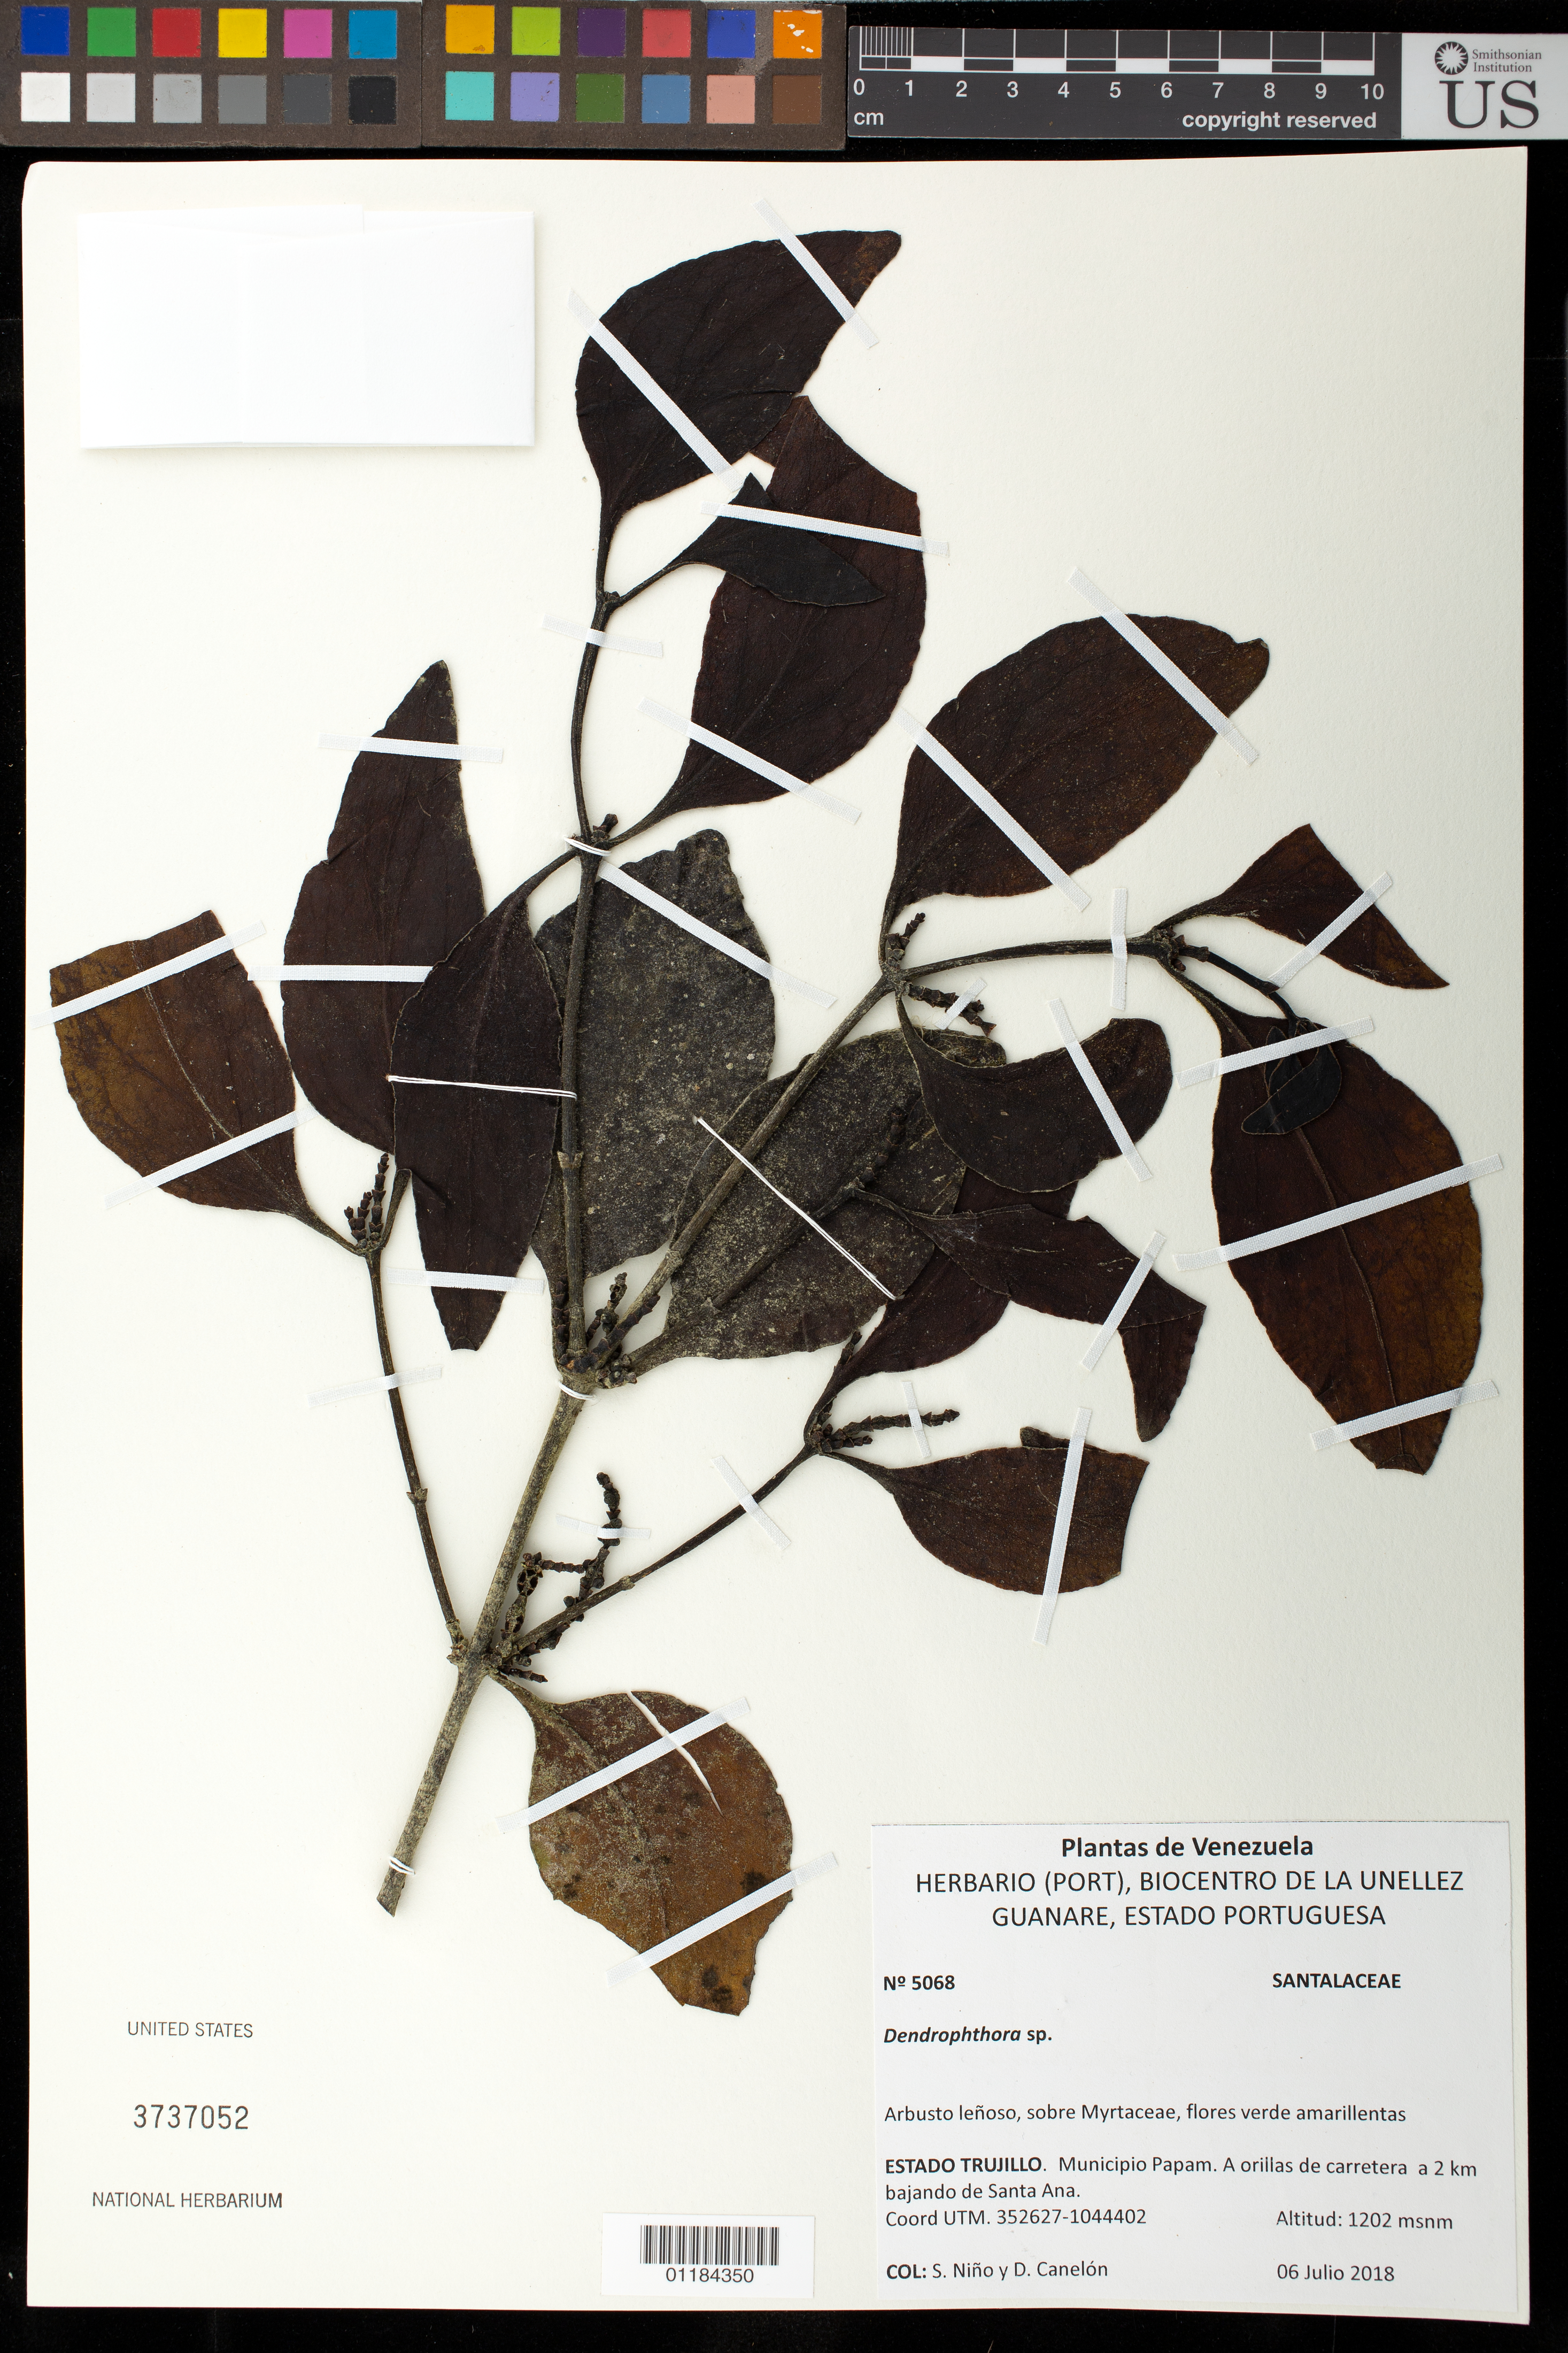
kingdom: Plantae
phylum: Tracheophyta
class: Magnoliopsida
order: Santalales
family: Viscaceae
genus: Dendrophthora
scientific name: Dendrophthora sp.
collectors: S. M. Niño & D. Canelón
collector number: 5068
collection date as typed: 06 Julio 2018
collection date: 2018-07-06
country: Venezuela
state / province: Trujillo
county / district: Papam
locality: A orillas de carretera a 2 km bajando de Santa Ana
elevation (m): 1202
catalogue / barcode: US 3737052